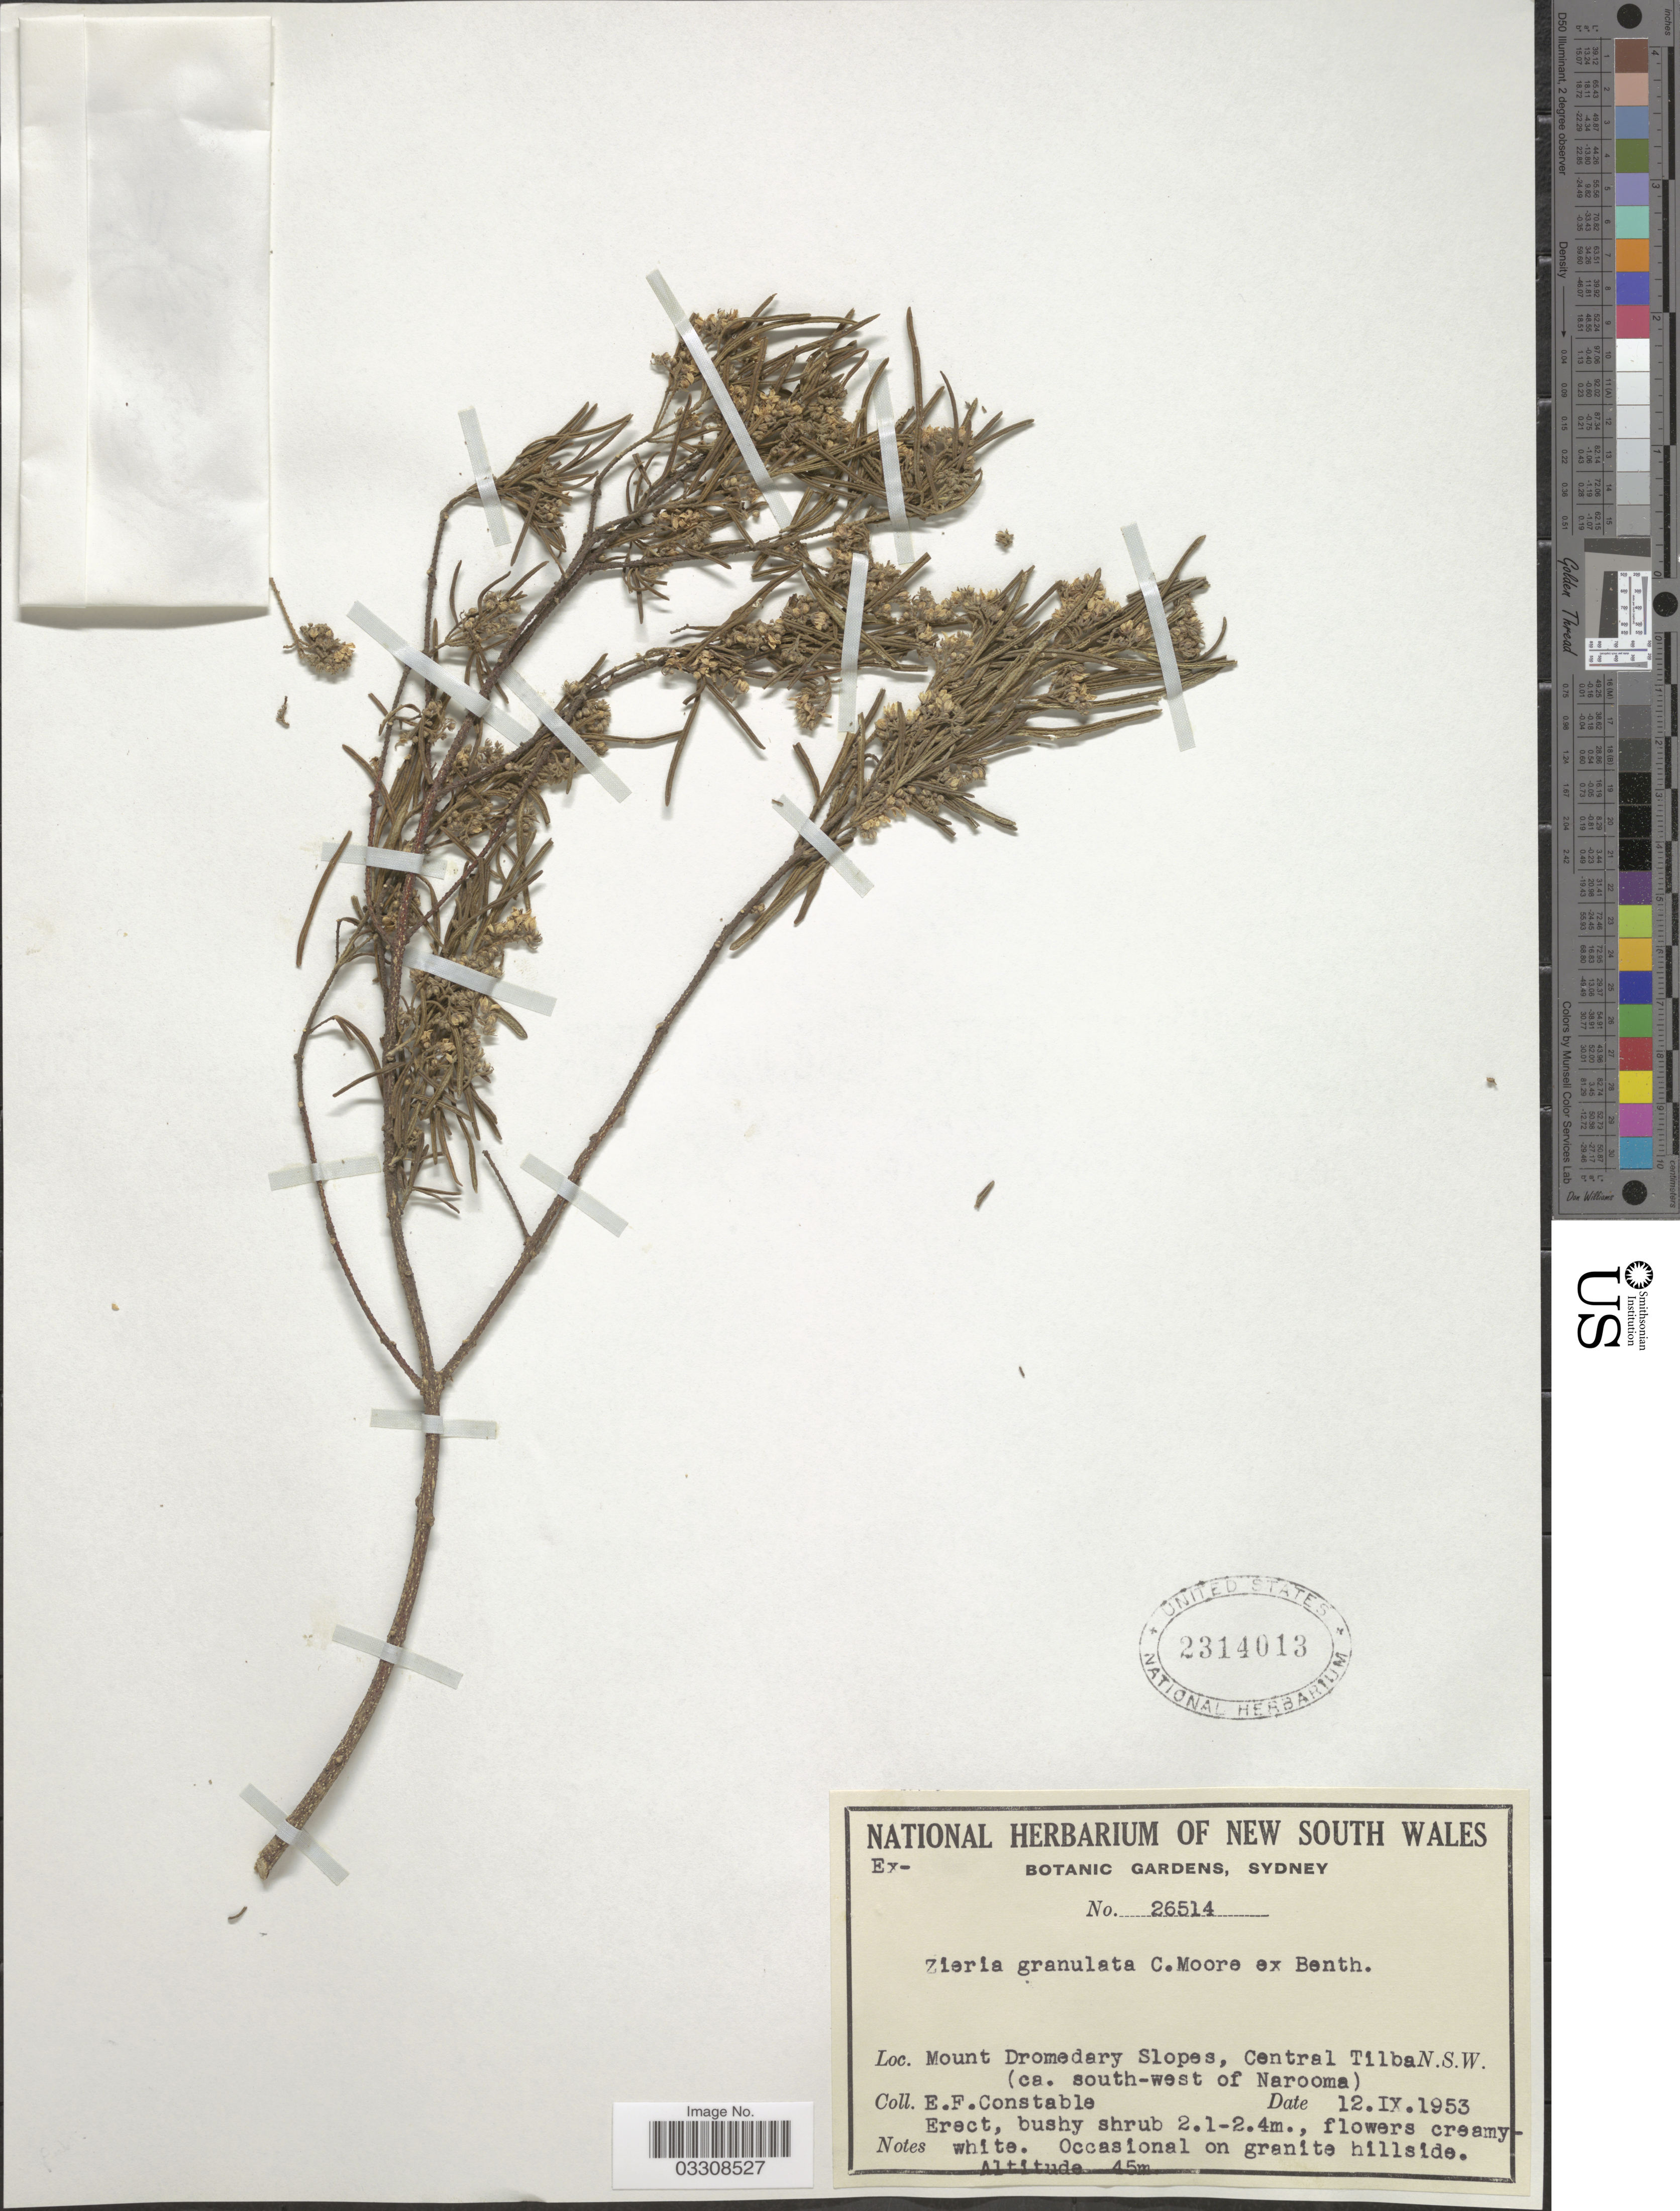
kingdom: Plantae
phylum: Tracheophyta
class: Magnoliopsida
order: Sapindales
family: Rutaceae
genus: Zieria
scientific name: Zieria granulata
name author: C. Moore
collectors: E. F. Constable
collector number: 26514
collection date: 1953-09-12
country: Australia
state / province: New South Wales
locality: Mount Dromedary Slopes, Central Tilba (ca. south-west of Narooma).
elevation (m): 45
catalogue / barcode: US 2314013